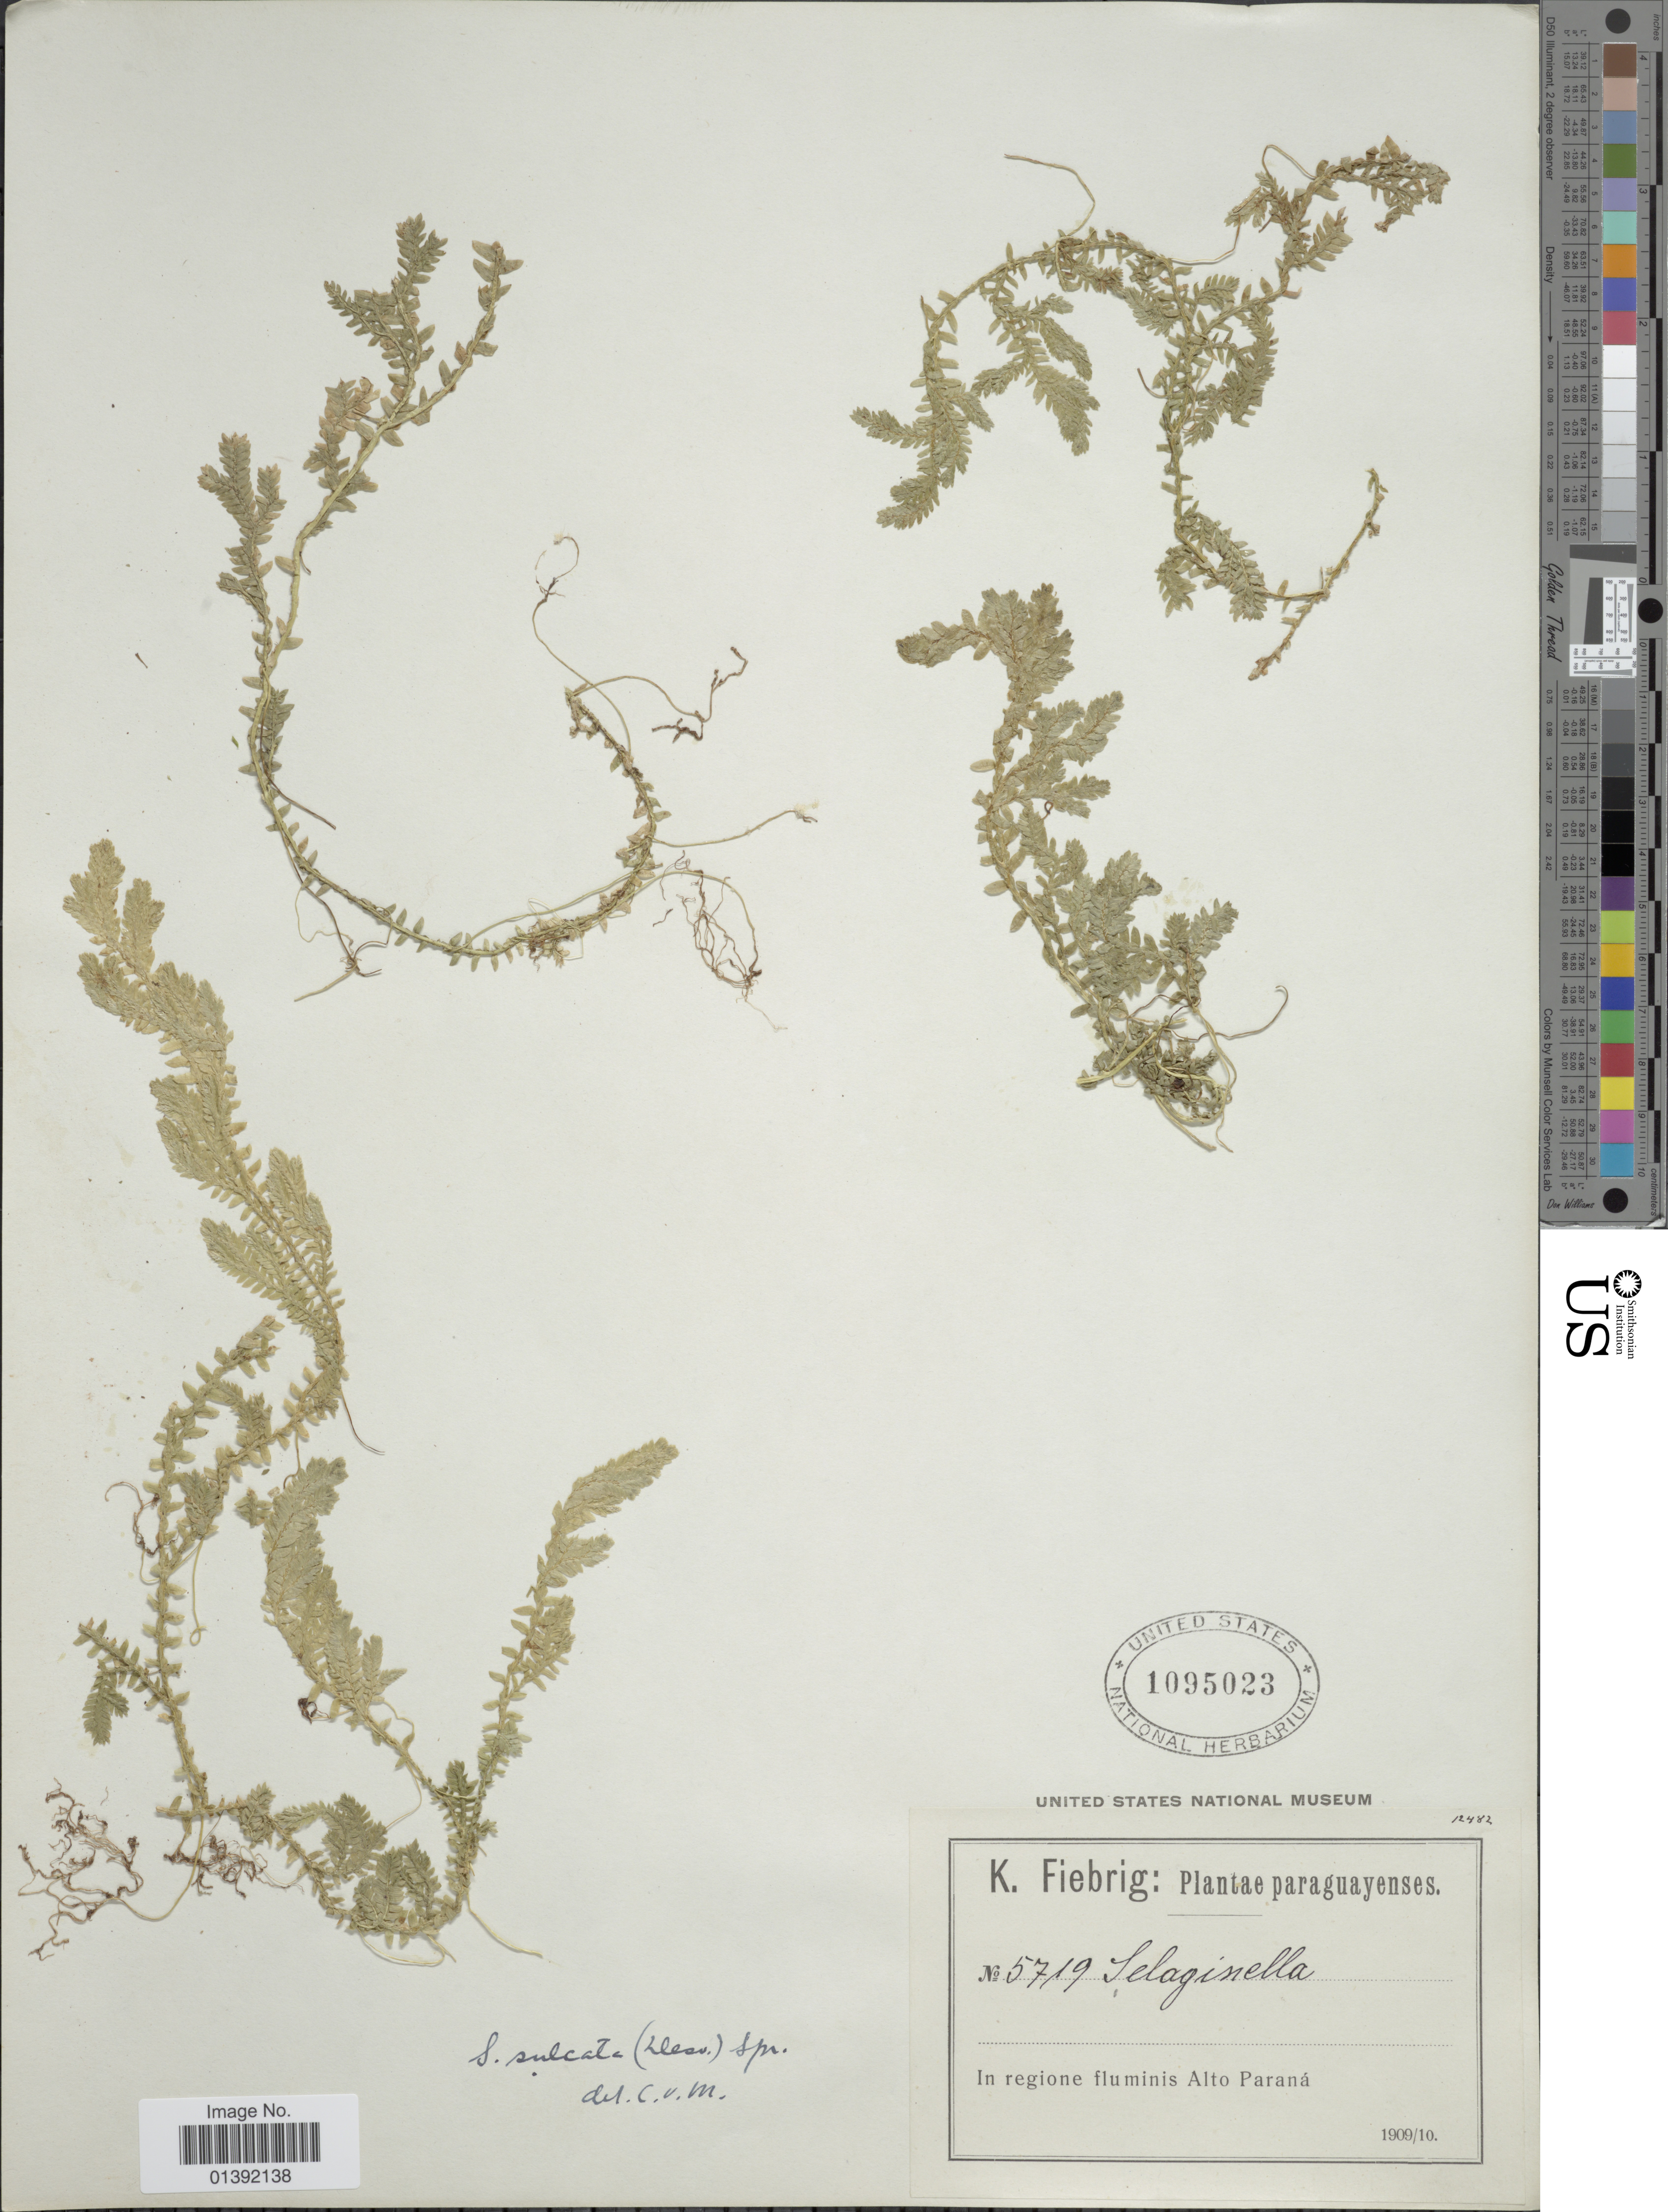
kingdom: Plantae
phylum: Tracheophyta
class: Lycopodiopsida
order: Selaginellales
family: Selaginellaceae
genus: Selaginella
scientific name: Selaginella sulcata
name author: (Desv. ex Poir.) Spring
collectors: K. Fiebrig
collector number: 5719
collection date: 1909/1910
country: Paraguay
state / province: Alto Parana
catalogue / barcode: US 1095023